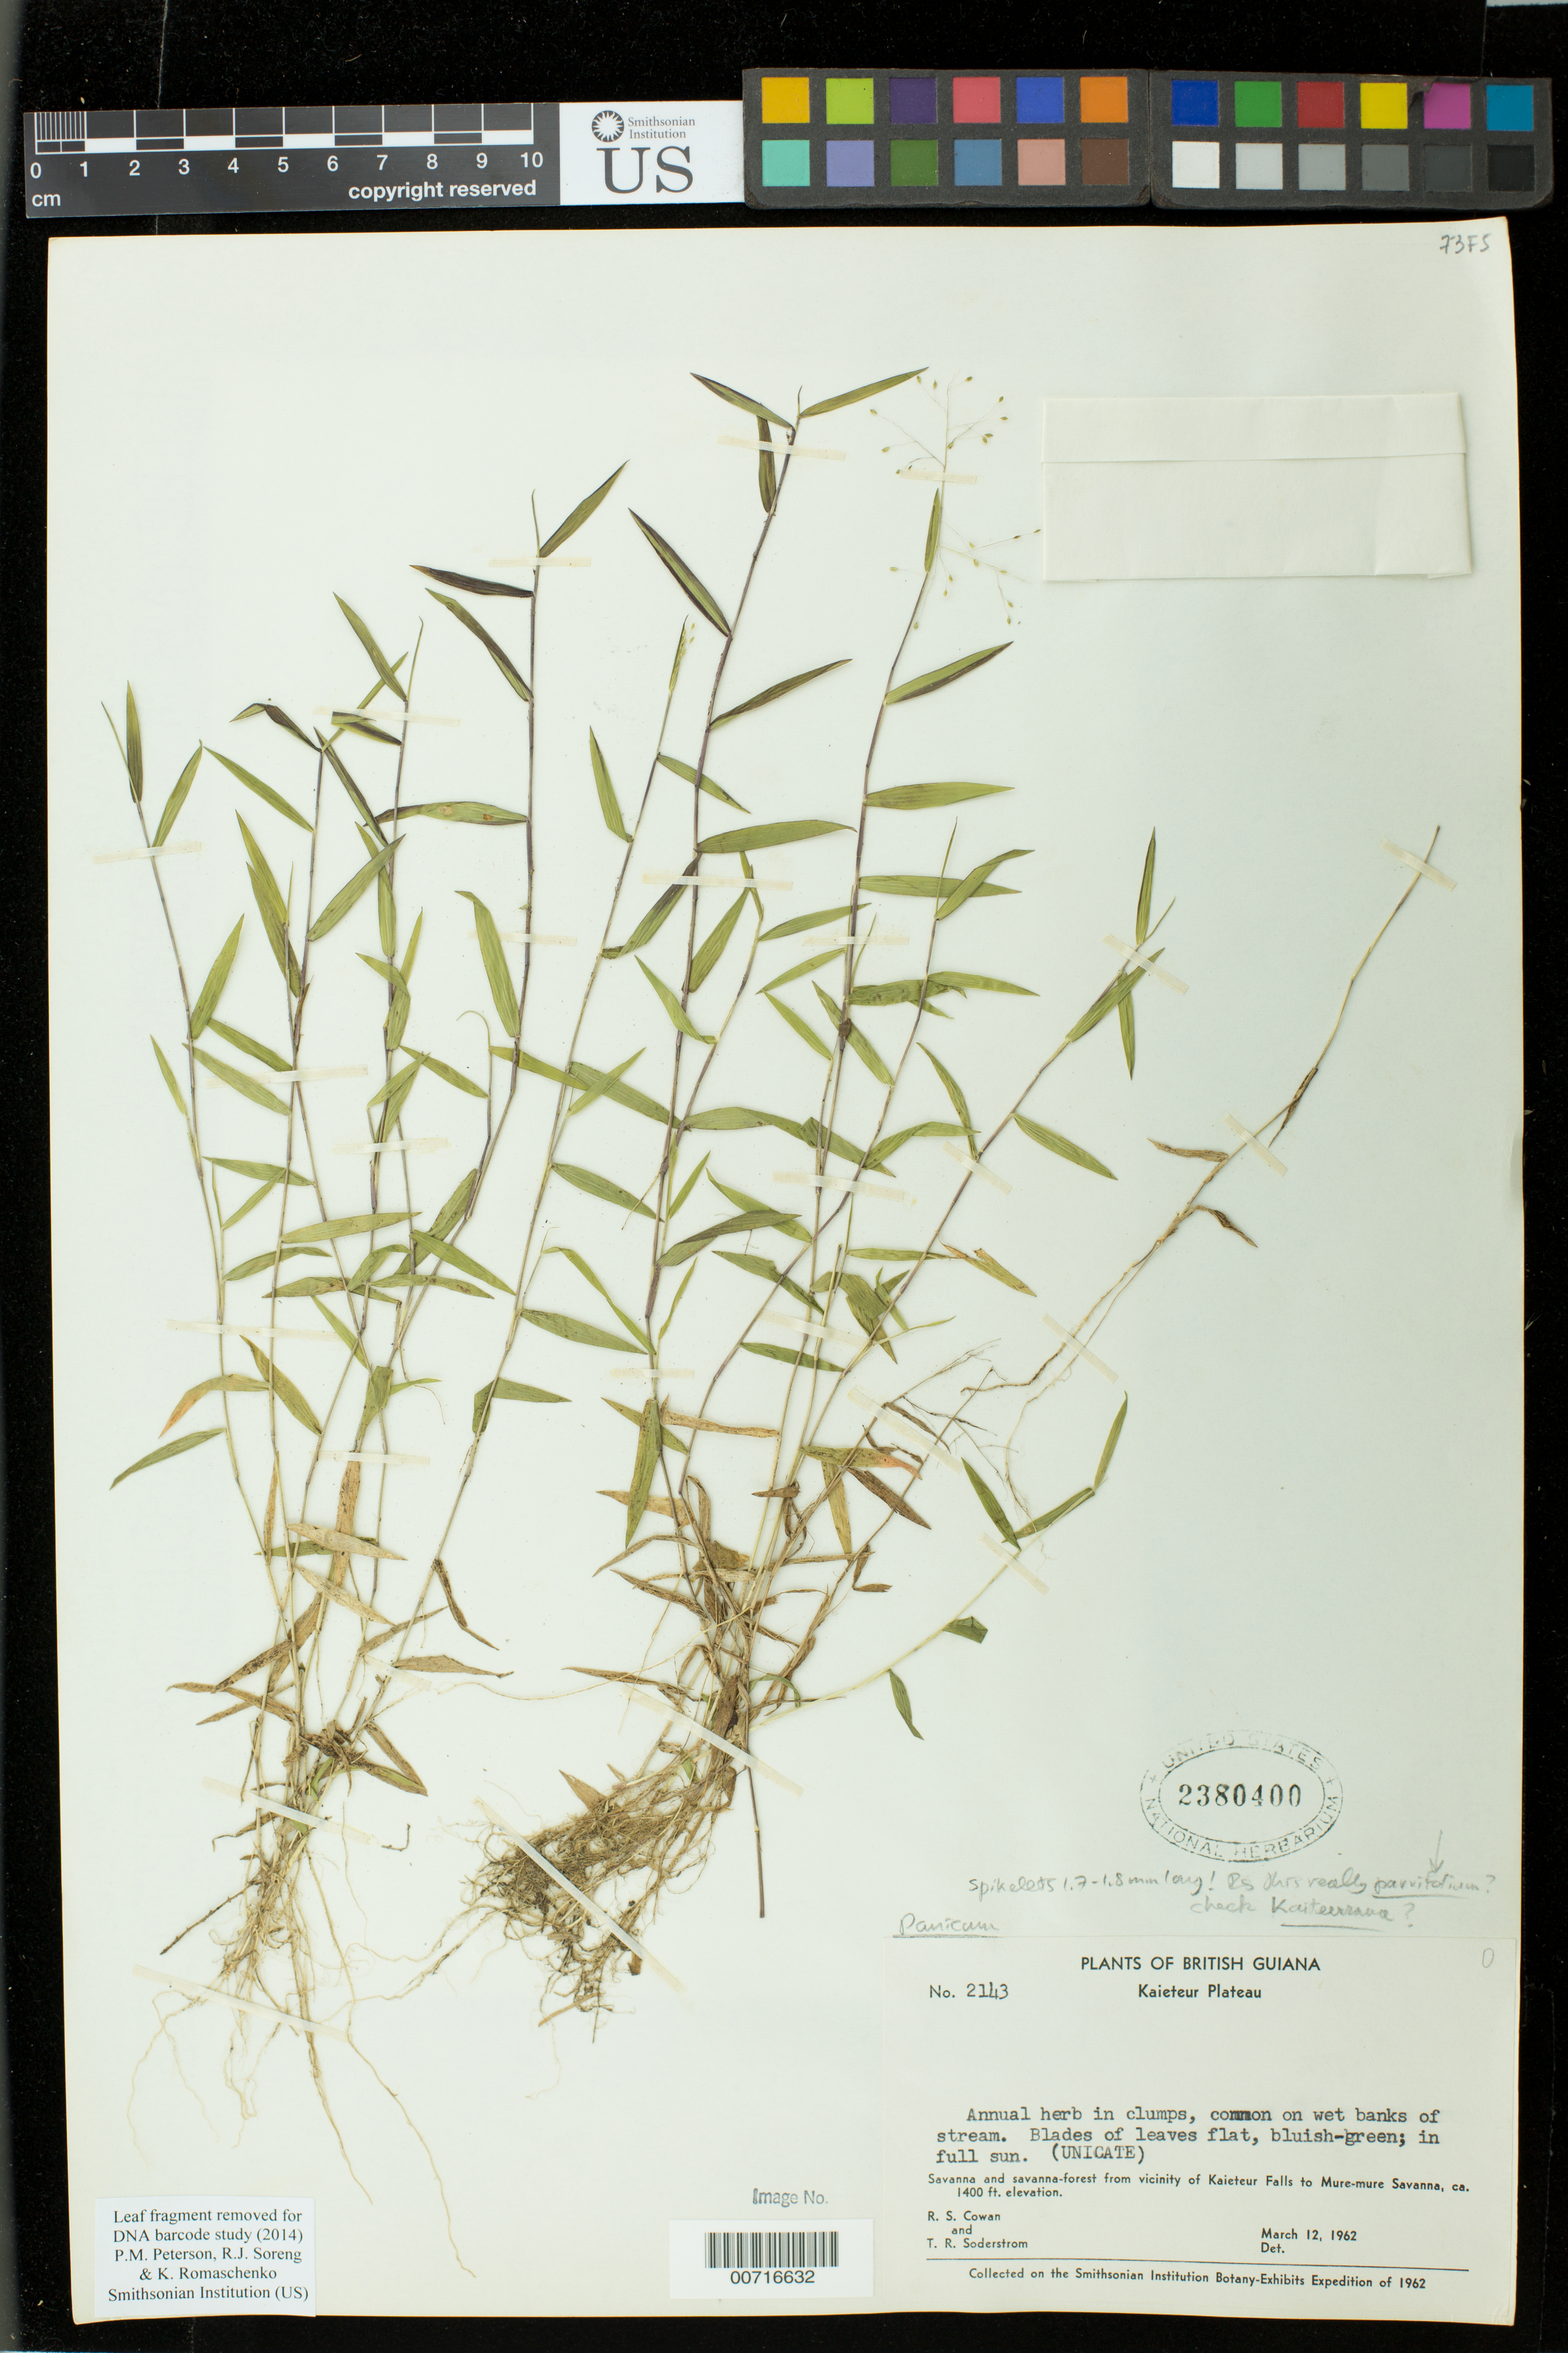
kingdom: Plantae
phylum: Tracheophyta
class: Liliopsida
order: Poales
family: Poaceae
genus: Panicum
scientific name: Panicum parvifolium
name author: Lam.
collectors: R. S. Cowan & T. R. Soderstrom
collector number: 2143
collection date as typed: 12-Mar-62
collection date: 1962-03-12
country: Guyana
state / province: Potaro-Siparuni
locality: Kaieteur Plateau, Kaieteur Falls to Mure-Mure Savanna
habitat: Savanna and savanna forest; on wet banks of stream, in full sun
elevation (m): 427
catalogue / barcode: US 2380400